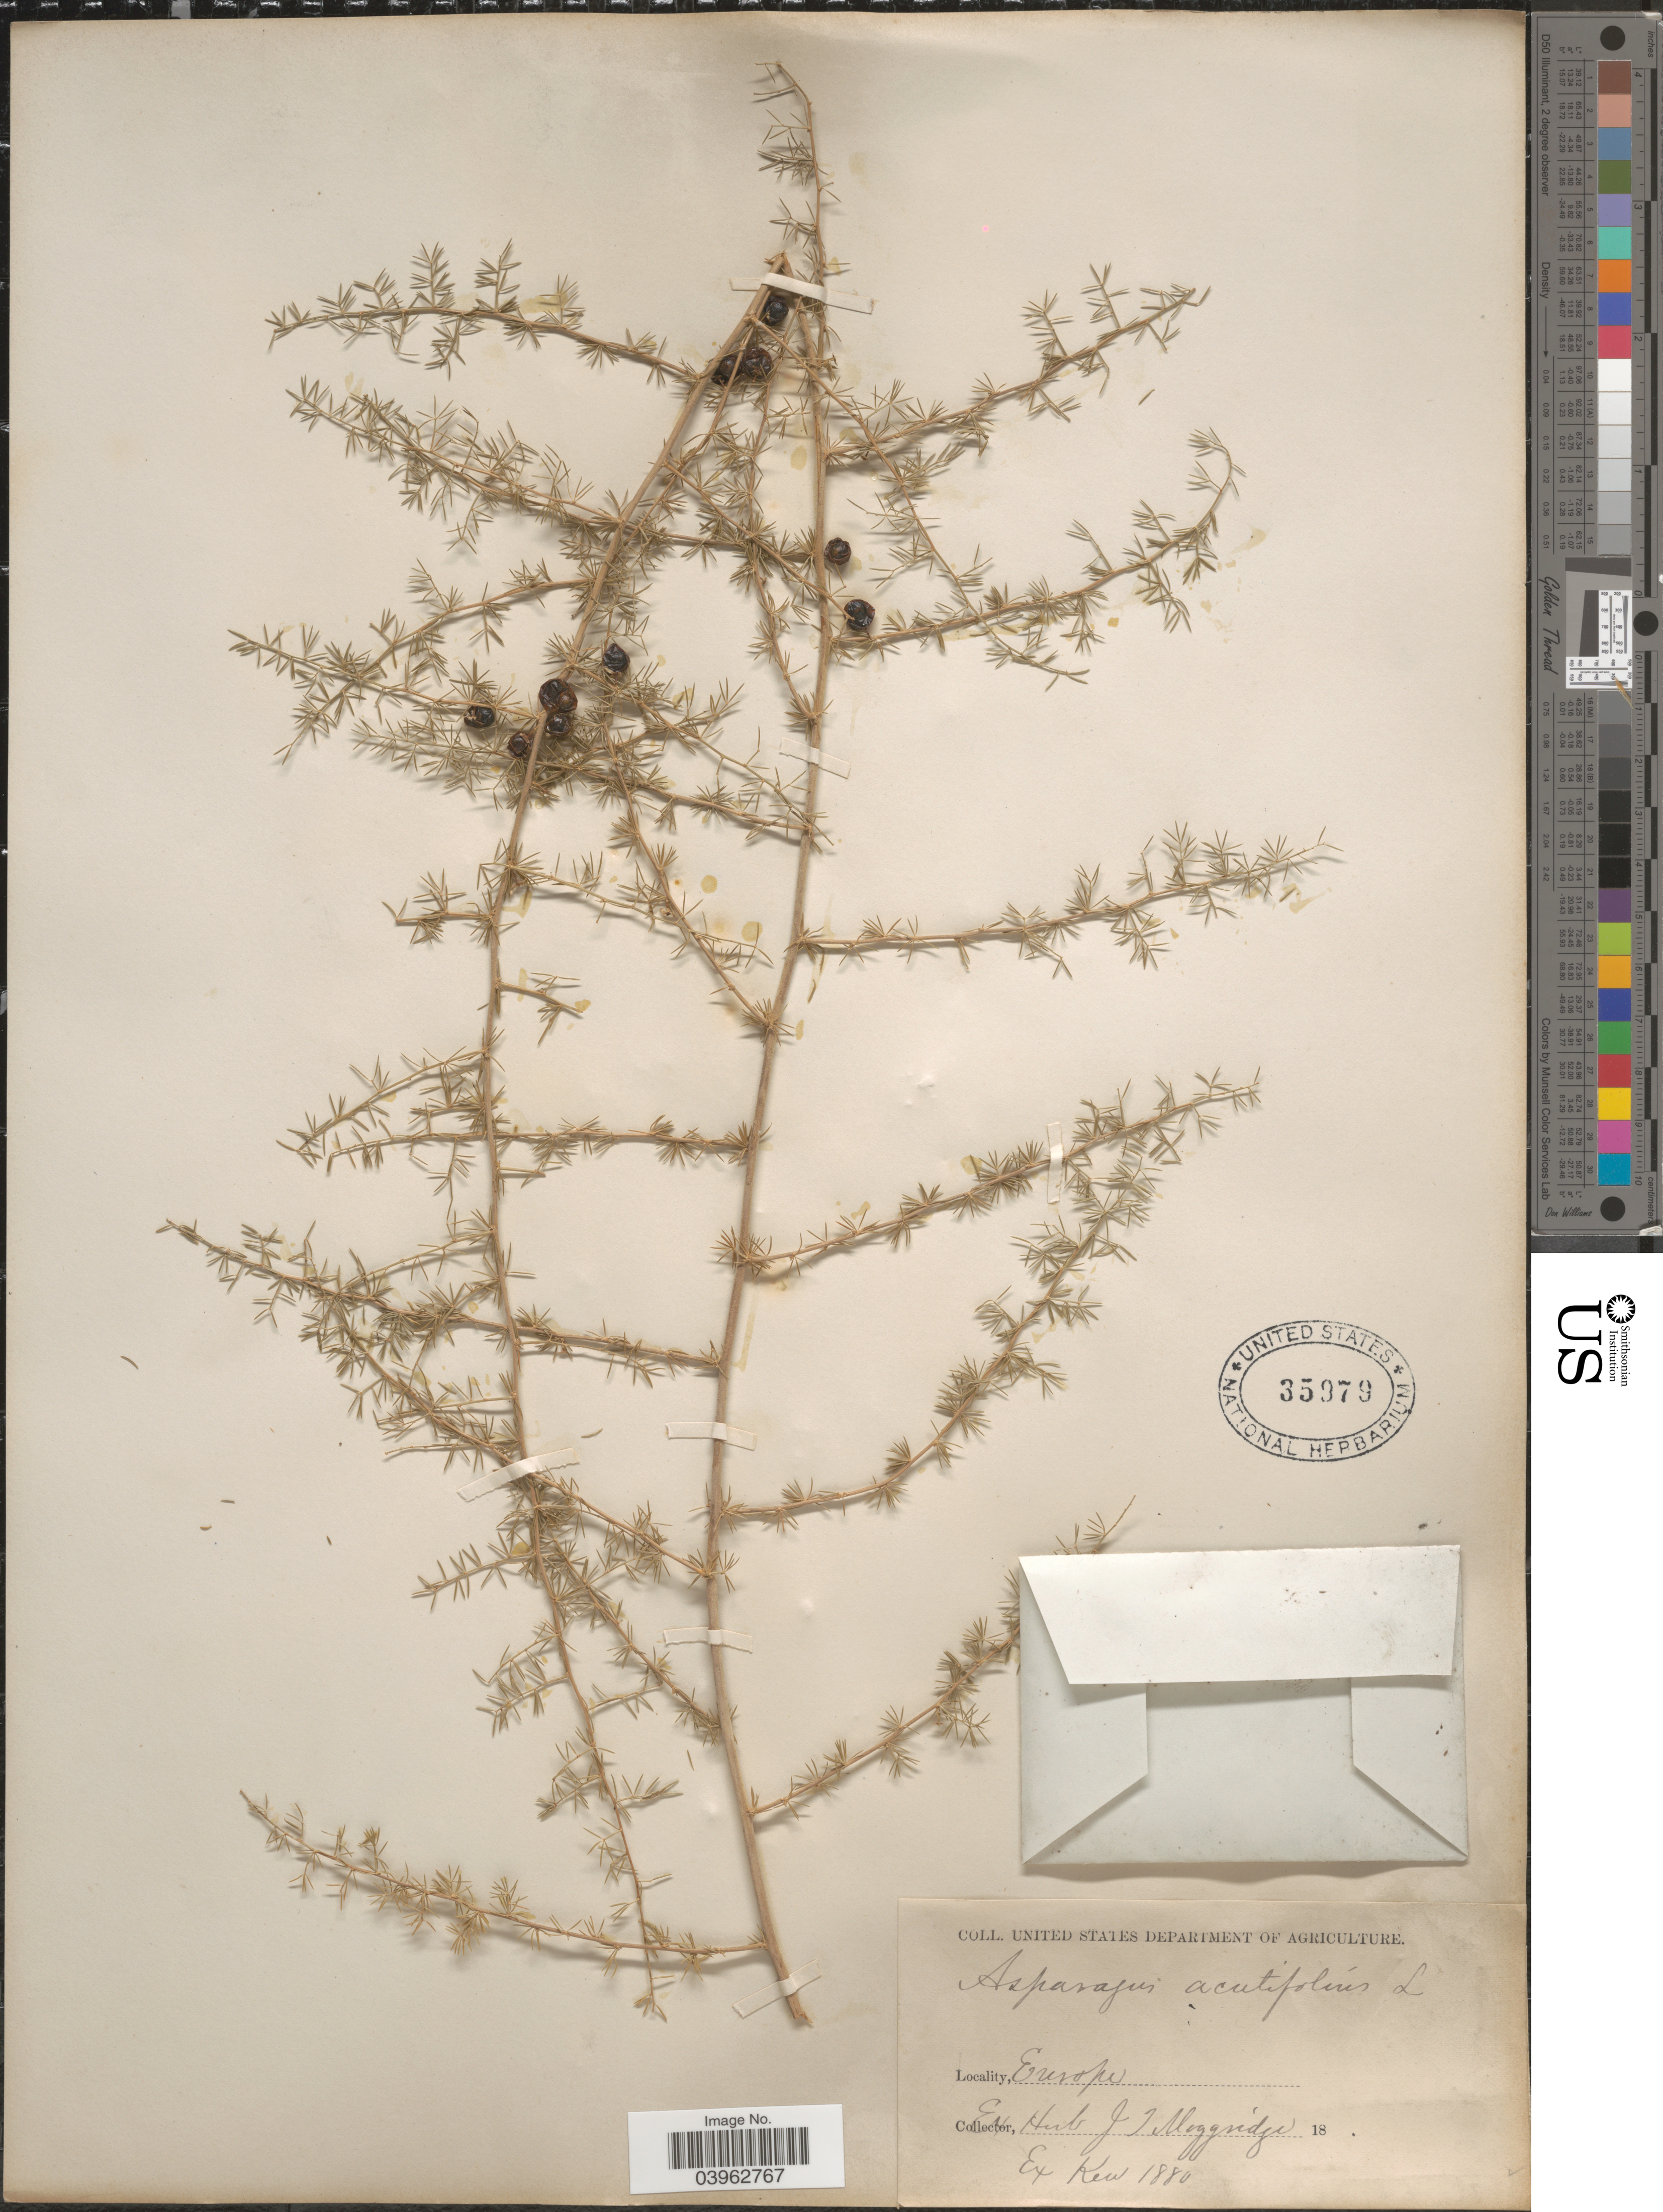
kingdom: Plantae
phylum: Tracheophyta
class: Liliopsida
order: Asparagales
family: Asparagaceae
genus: Asparagus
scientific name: Asparagus acutifolius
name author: L.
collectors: ex herb. J.T. Moggridge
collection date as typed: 18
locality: Europe.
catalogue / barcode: US 35979